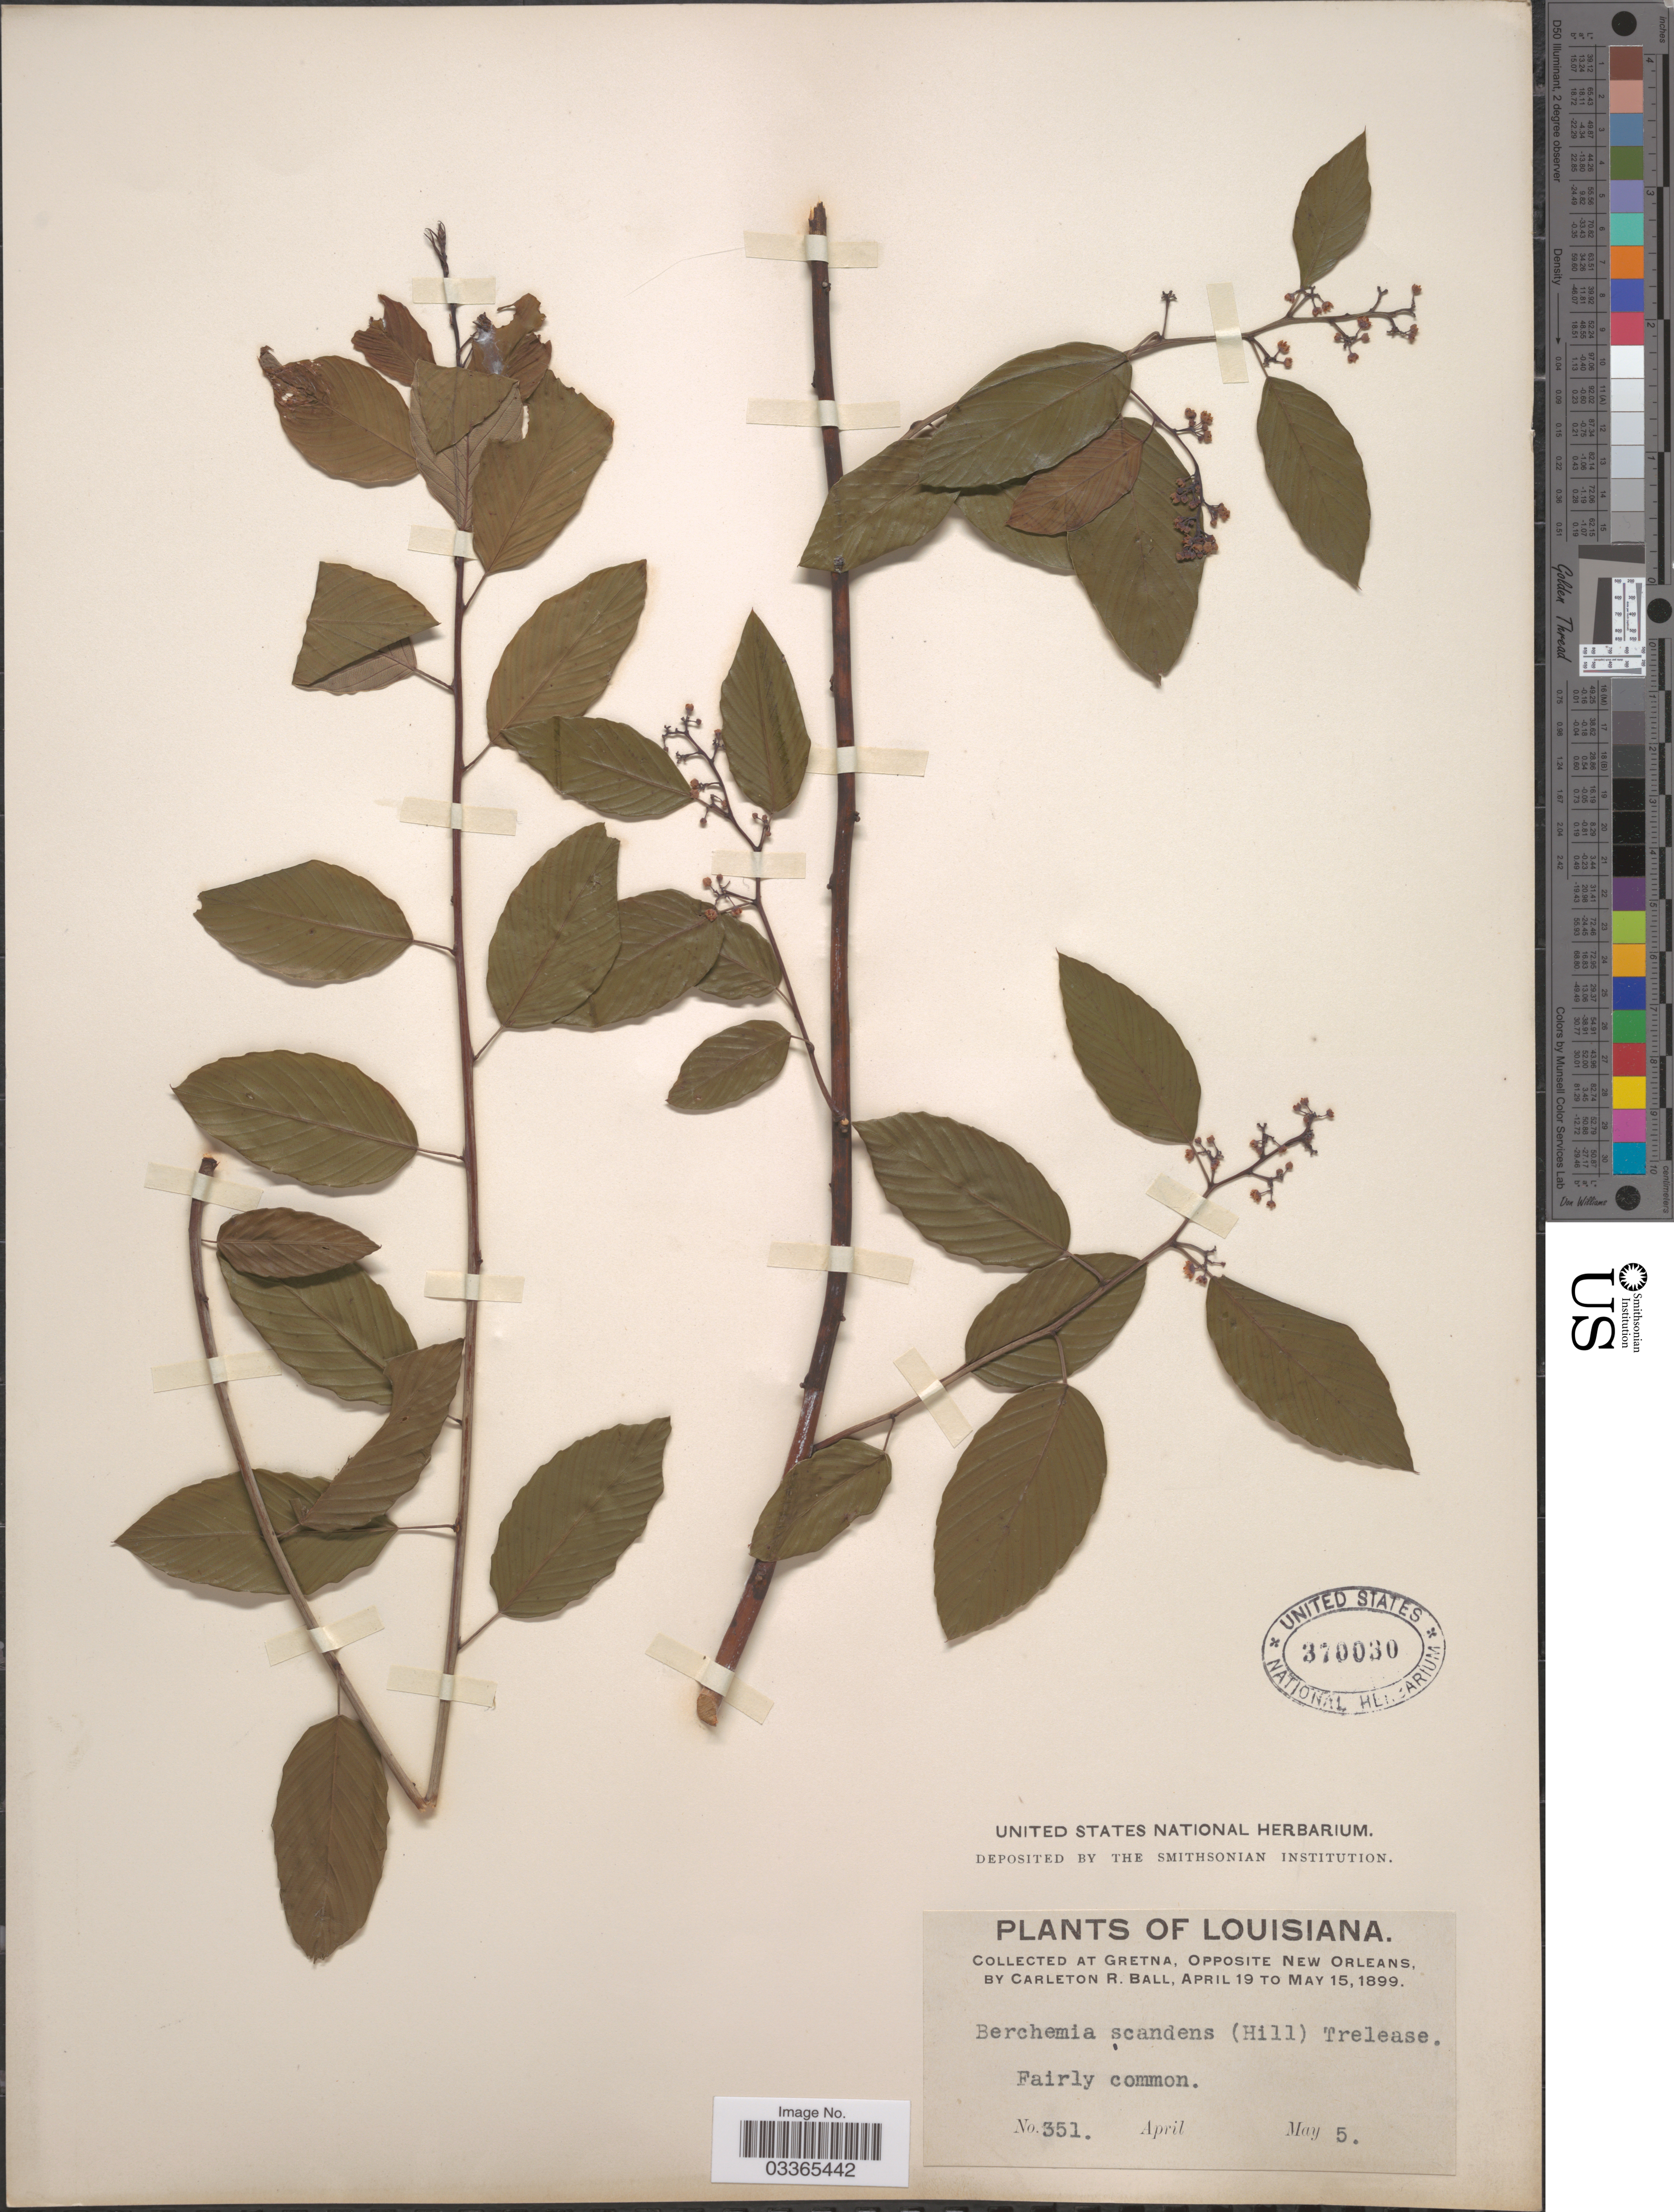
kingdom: Plantae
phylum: Tracheophyta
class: Magnoliopsida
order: Rosales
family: Rhamnaceae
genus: Berchemia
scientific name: Berchemia scandens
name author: (Hill) K. Koch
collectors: C. R. Ball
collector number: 351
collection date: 1899-05-05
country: United States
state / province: Louisiana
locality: At Gretna, Opposite New Orleans.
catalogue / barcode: US 370030